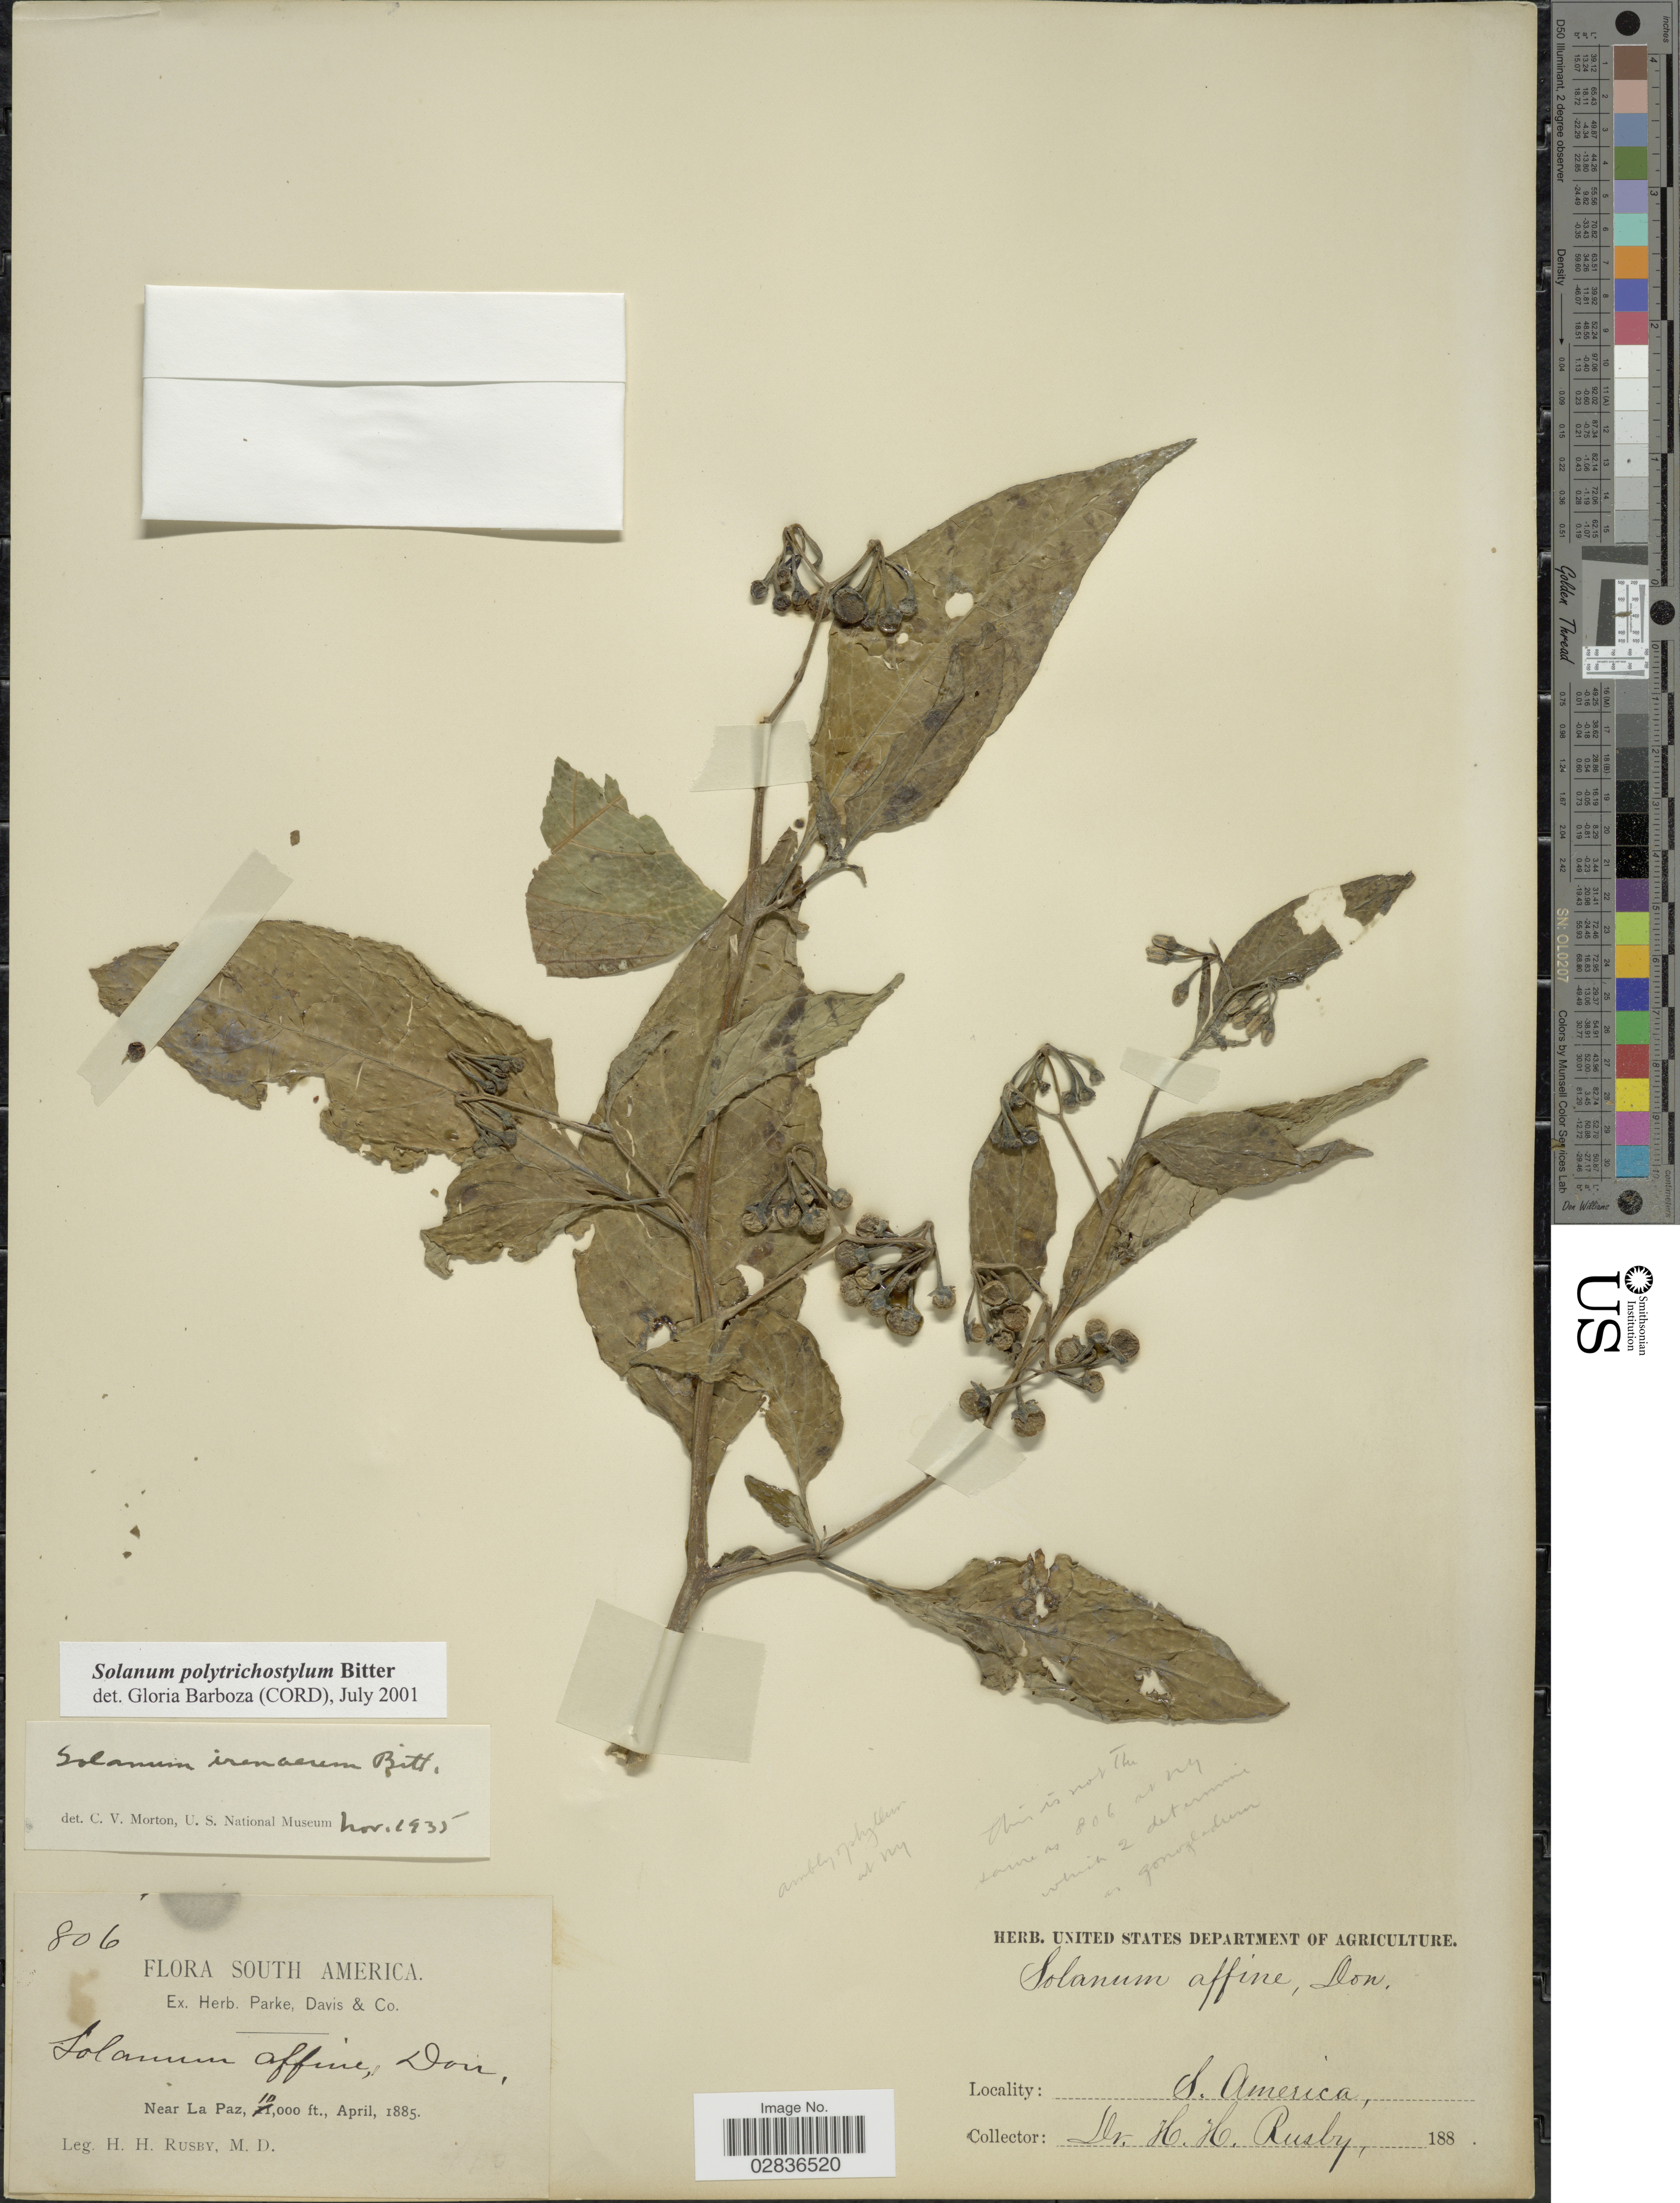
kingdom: Plantae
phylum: Tracheophyta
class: Magnoliopsida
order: Solanales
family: Solanaceae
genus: Solanum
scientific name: Solanum polytrichostylum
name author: Bitter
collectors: H. H. Rusby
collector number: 806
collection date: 1885-04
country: Bolivia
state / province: La Paz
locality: Near La Paz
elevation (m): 3048